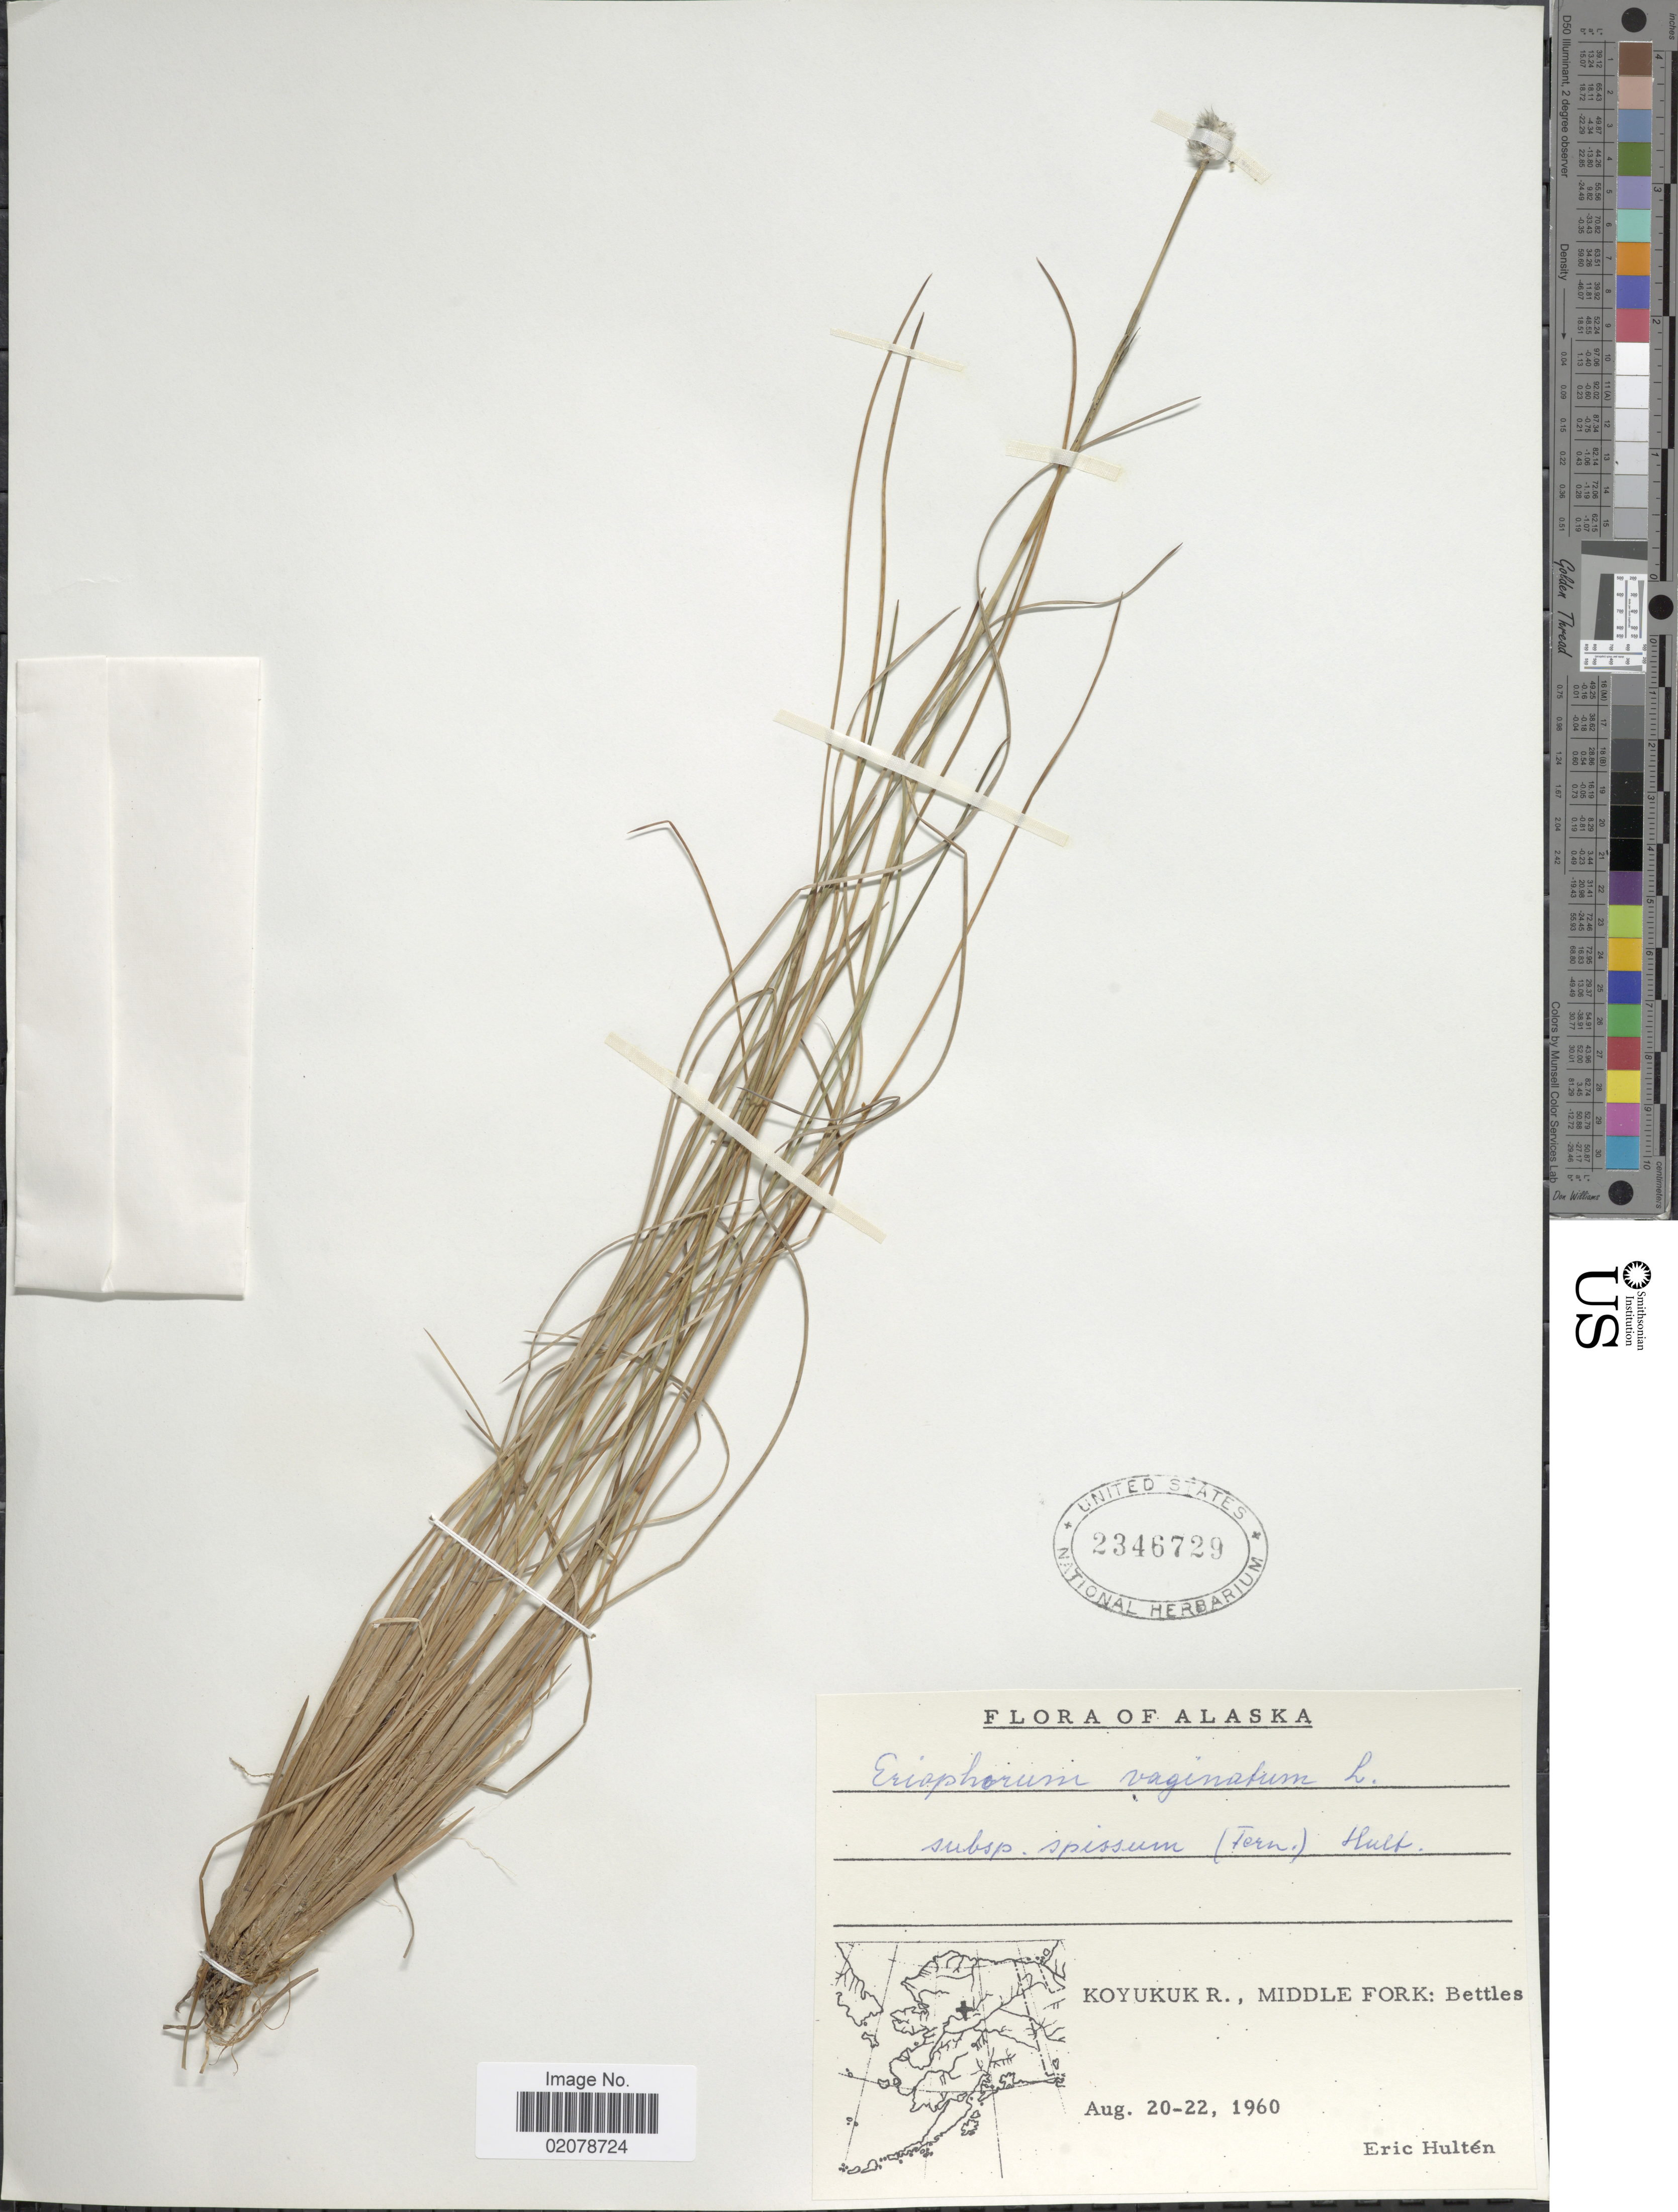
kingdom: Plantae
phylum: Tracheophyta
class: Liliopsida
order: Poales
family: Cyperaceae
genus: Eriophorum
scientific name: Eriophorum vaginatum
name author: L.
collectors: E. G. Hultén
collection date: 1960-08-20/1960-08-22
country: United States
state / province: Alaska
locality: Koyukuk R., Middle Fork: Bettles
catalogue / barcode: US 2346729